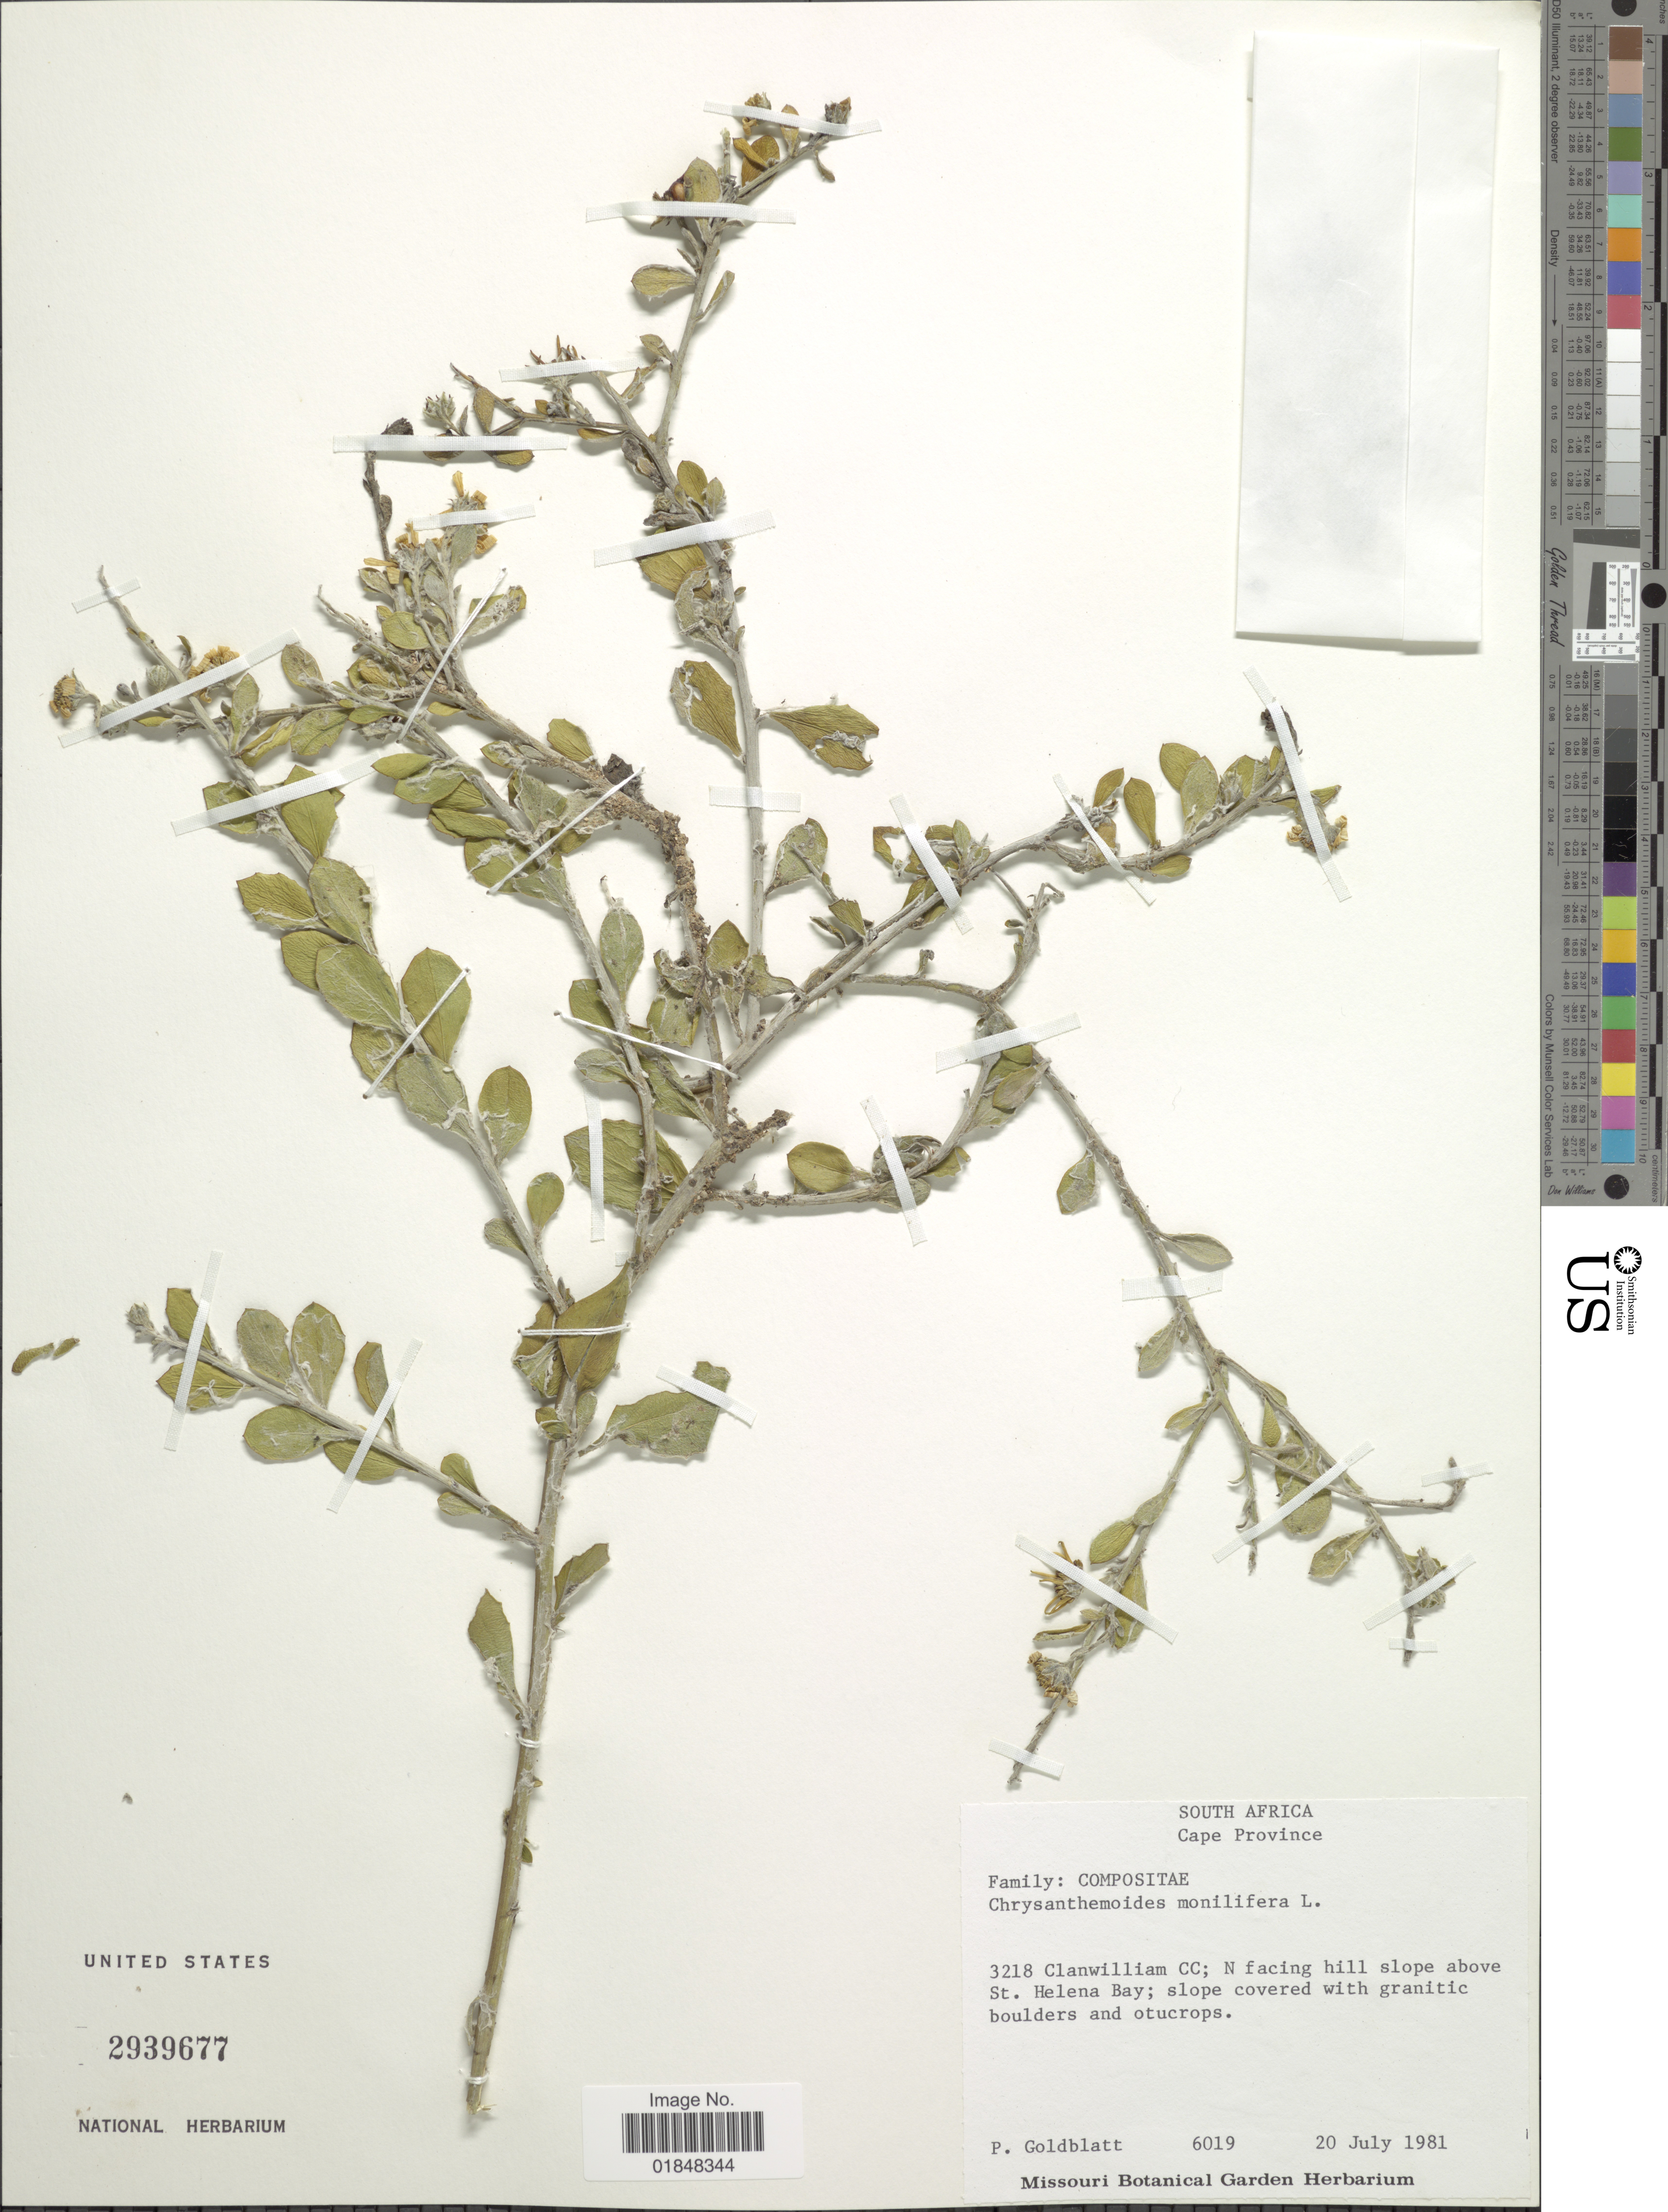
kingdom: Plantae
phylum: Tracheophyta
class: Magnoliopsida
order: Asterales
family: Asteraceae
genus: Chrysanthemoides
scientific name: Chrysanthemoides monilifera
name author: (L.) Norl.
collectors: P. Goldblatt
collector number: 6019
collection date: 1981-07-20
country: South Africa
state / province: Western Cape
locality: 3218 Clanwilliam CC: N facing hill slope above St. Helena Bay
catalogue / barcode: US 2939677